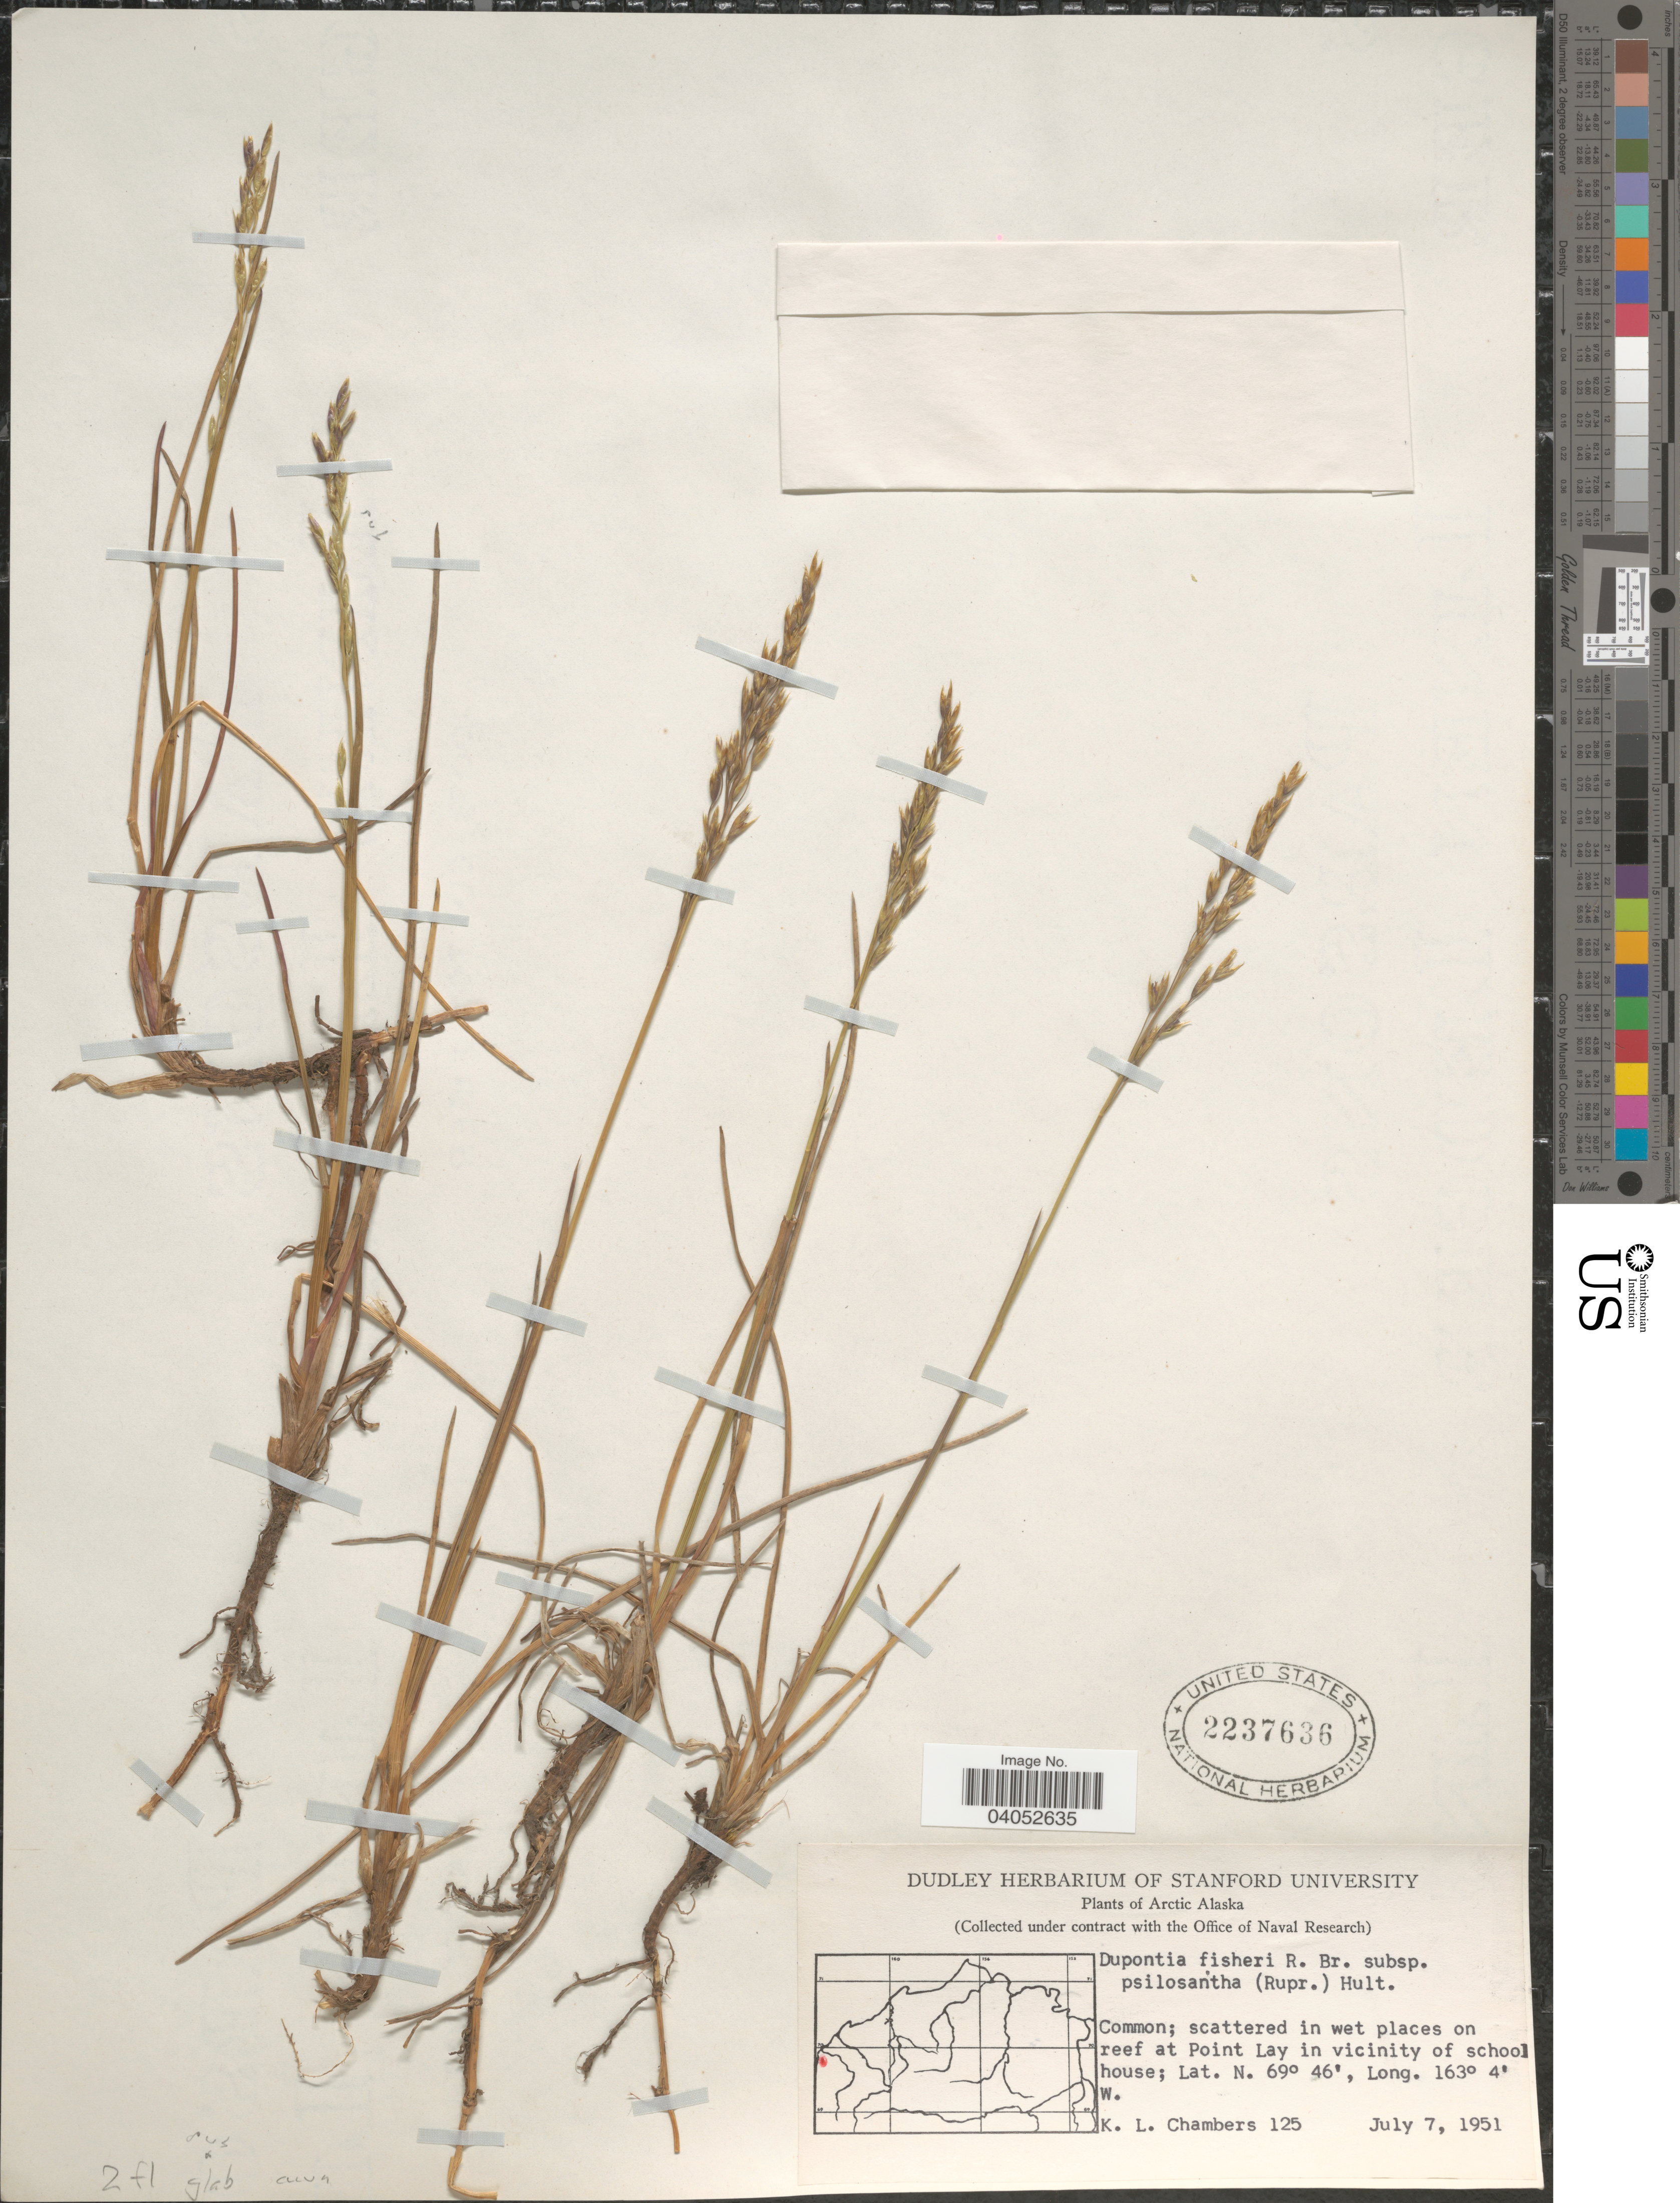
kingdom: Plantae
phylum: Tracheophyta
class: Liliopsida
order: Poales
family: Poaceae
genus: Dupontia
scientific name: Dupontia fisheri subsp. psilosantha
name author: (Rupr.) Hultén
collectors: K. Chambers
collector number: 125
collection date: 1951-07-07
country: United States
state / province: Alaska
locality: Arctic Alaska. At Point Lay in vicinity of school house.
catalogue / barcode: US 2237636